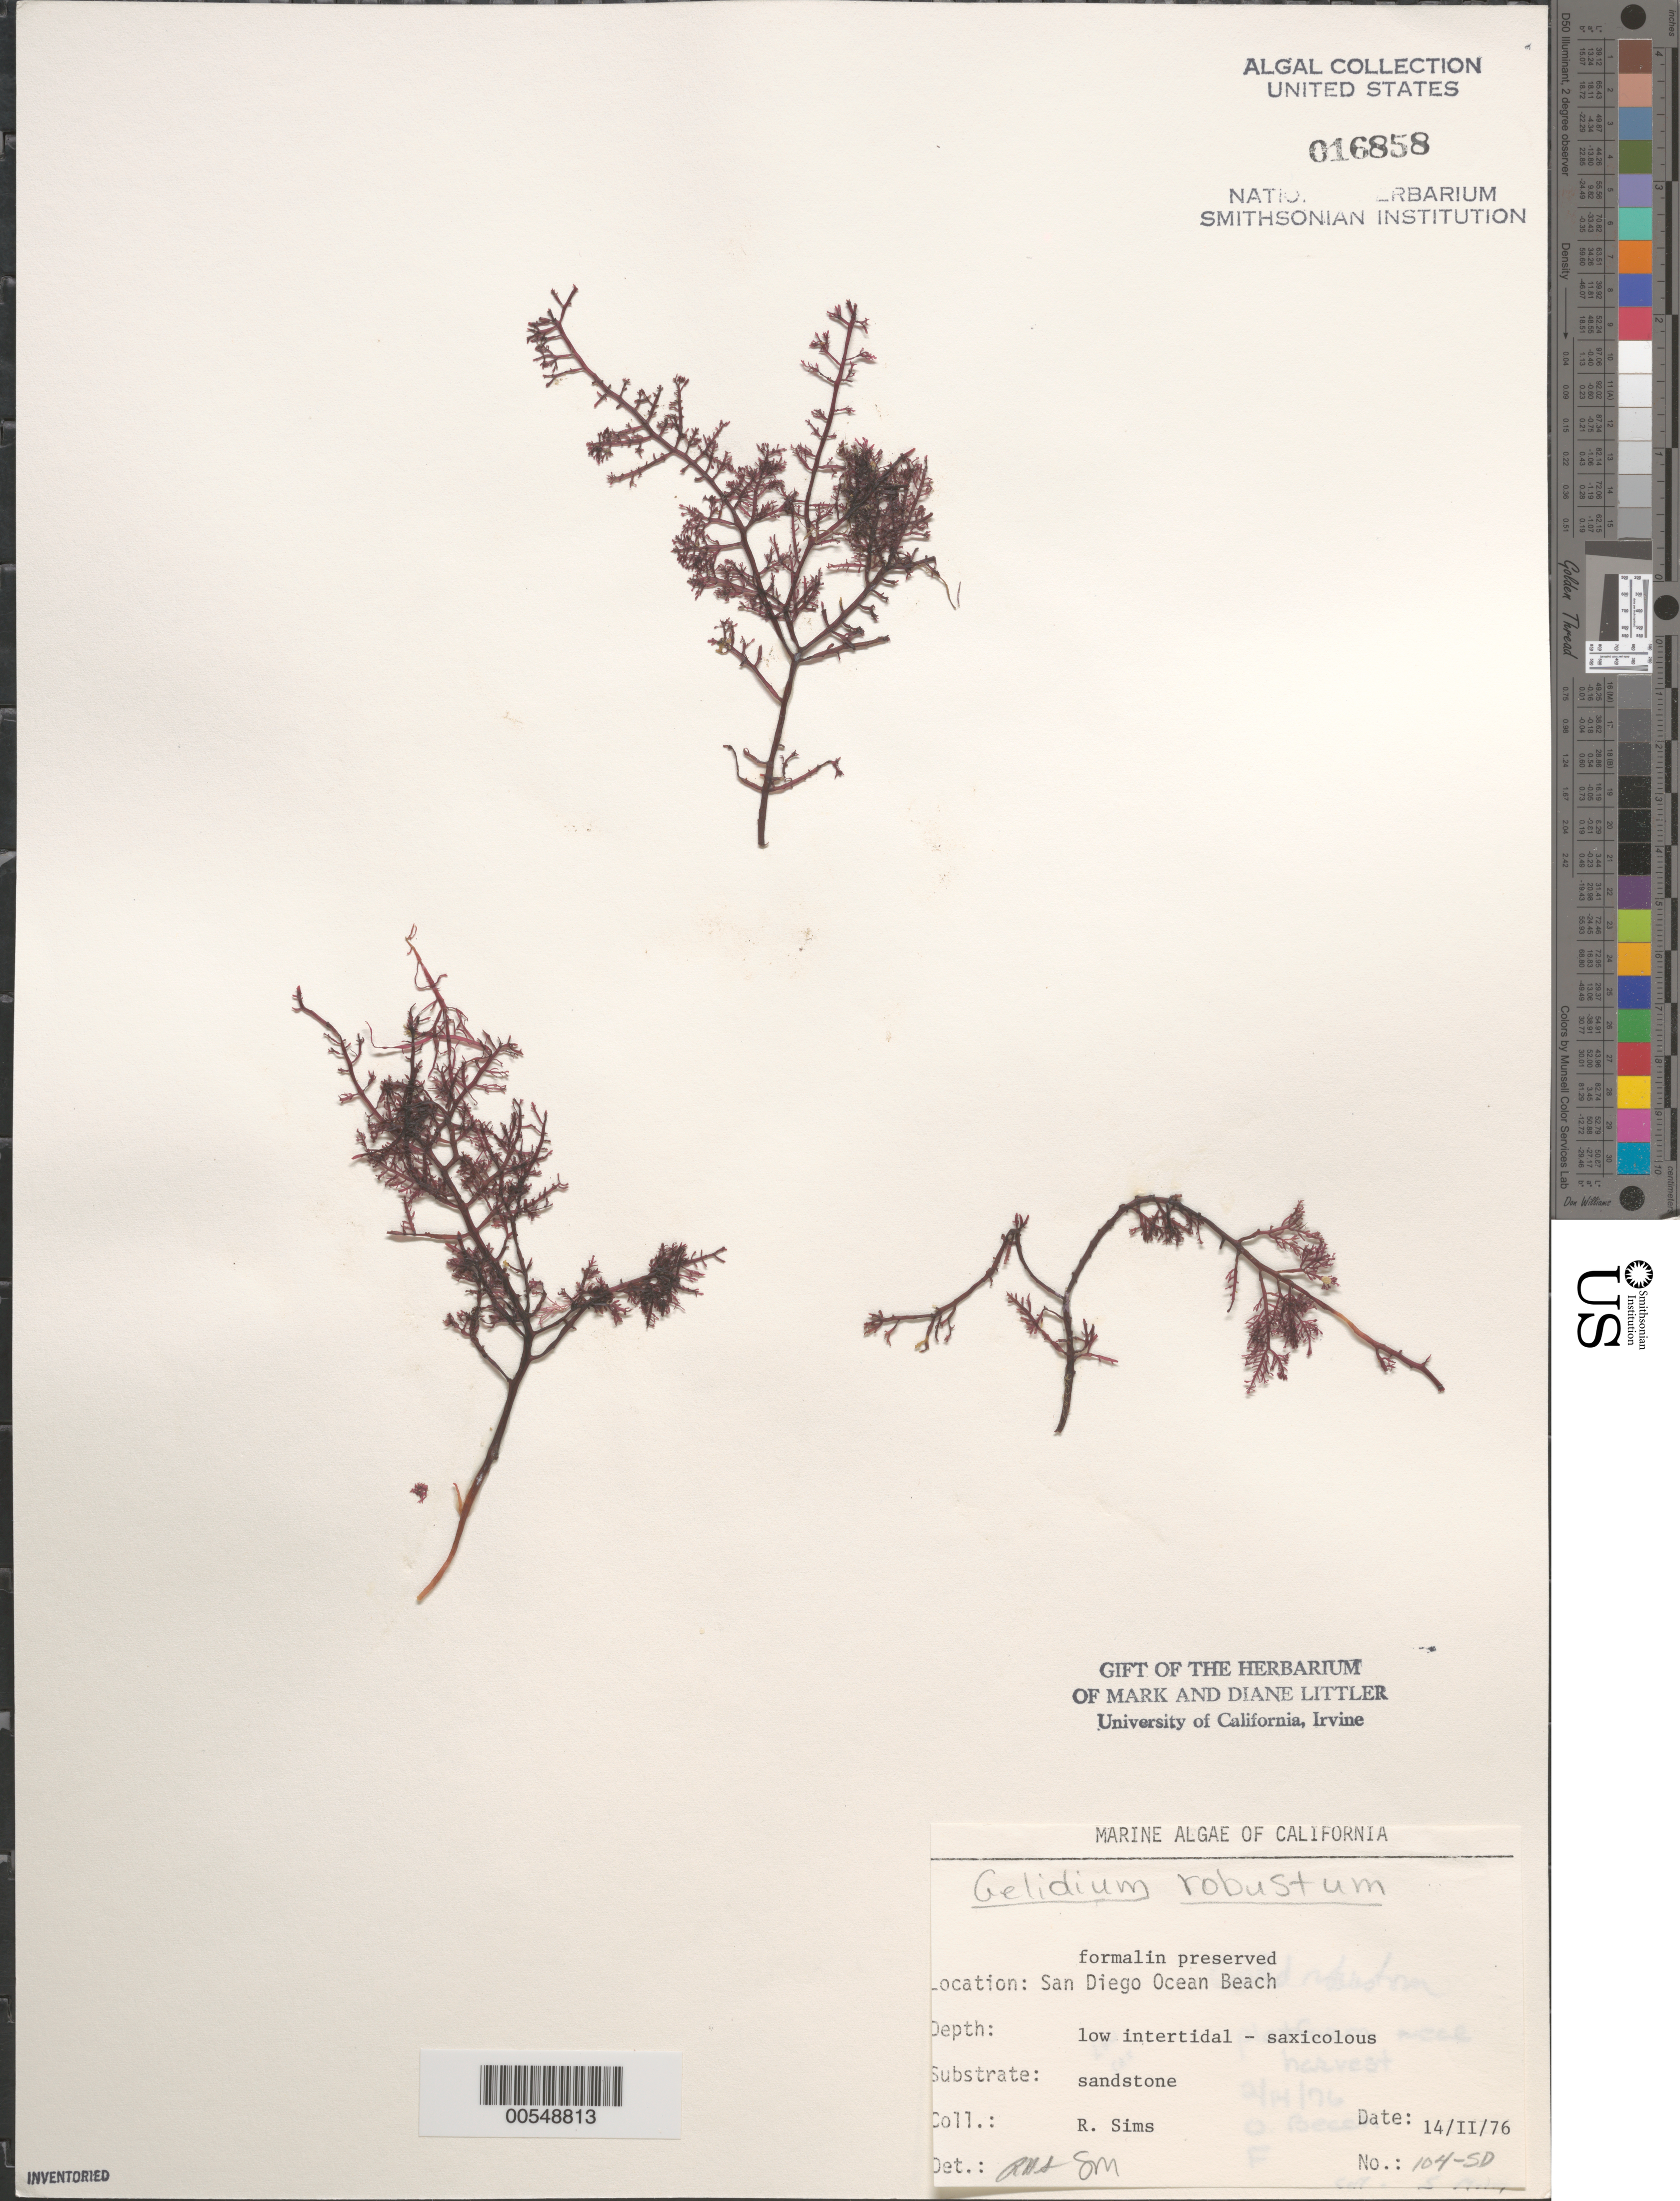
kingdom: Plantae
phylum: Rhodophyta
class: Florideophyceae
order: Gelidiales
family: Gelidiaceae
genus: Gelidium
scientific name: Gelidium robustum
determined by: Sims, Robert H.; Murray, S. N.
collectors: R. H. Sims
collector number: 104-sd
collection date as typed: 14 Feb 1976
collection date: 1976-02-14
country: United States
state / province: California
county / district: San Diego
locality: Ocean Beach, end of Del Monte Street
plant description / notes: BLM-SOCALBIGHT Rocky Intertidal Survey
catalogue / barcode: US 16858